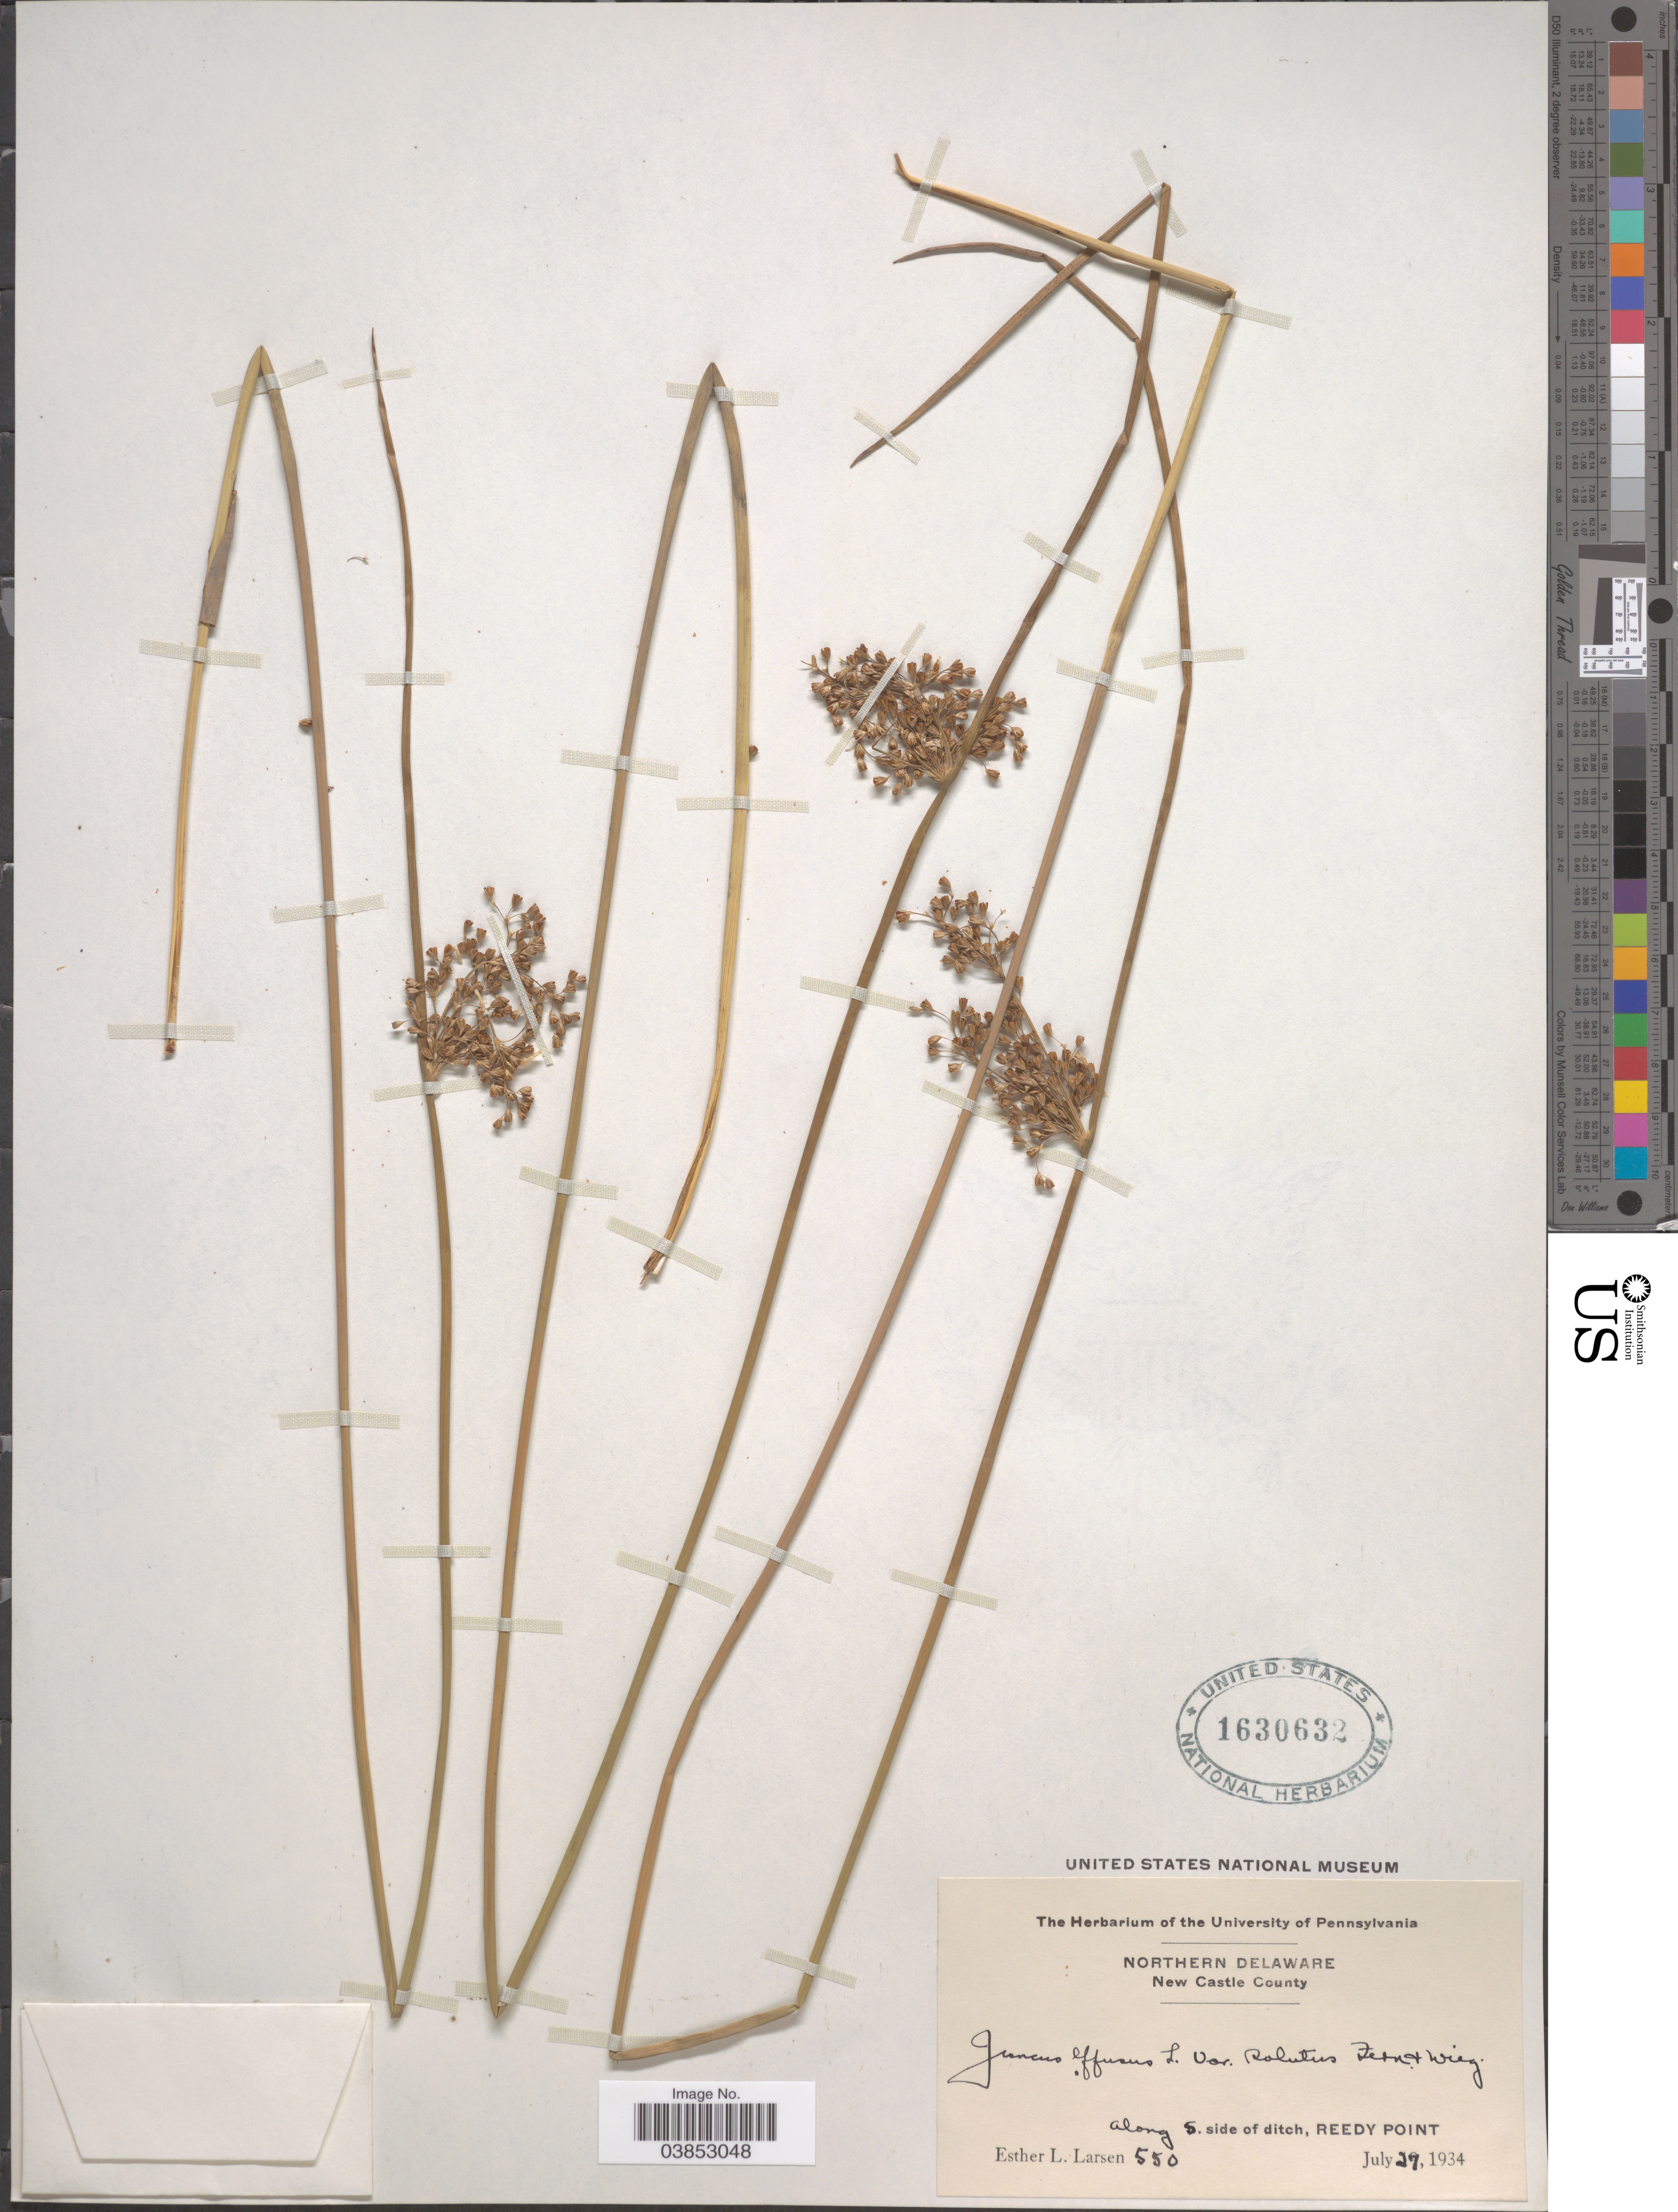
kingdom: Plantae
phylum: Tracheophyta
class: Liliopsida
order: Poales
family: Juncaceae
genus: Juncus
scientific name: Juncus effusus var. solutus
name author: Fernald & Wiegand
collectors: E. L. Larsen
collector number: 550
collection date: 1934-07-27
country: United States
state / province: Delaware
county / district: New Castle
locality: Northern Delaware. New Castle County. Along S. side of ditch, Reedy Point.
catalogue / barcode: US 1630632